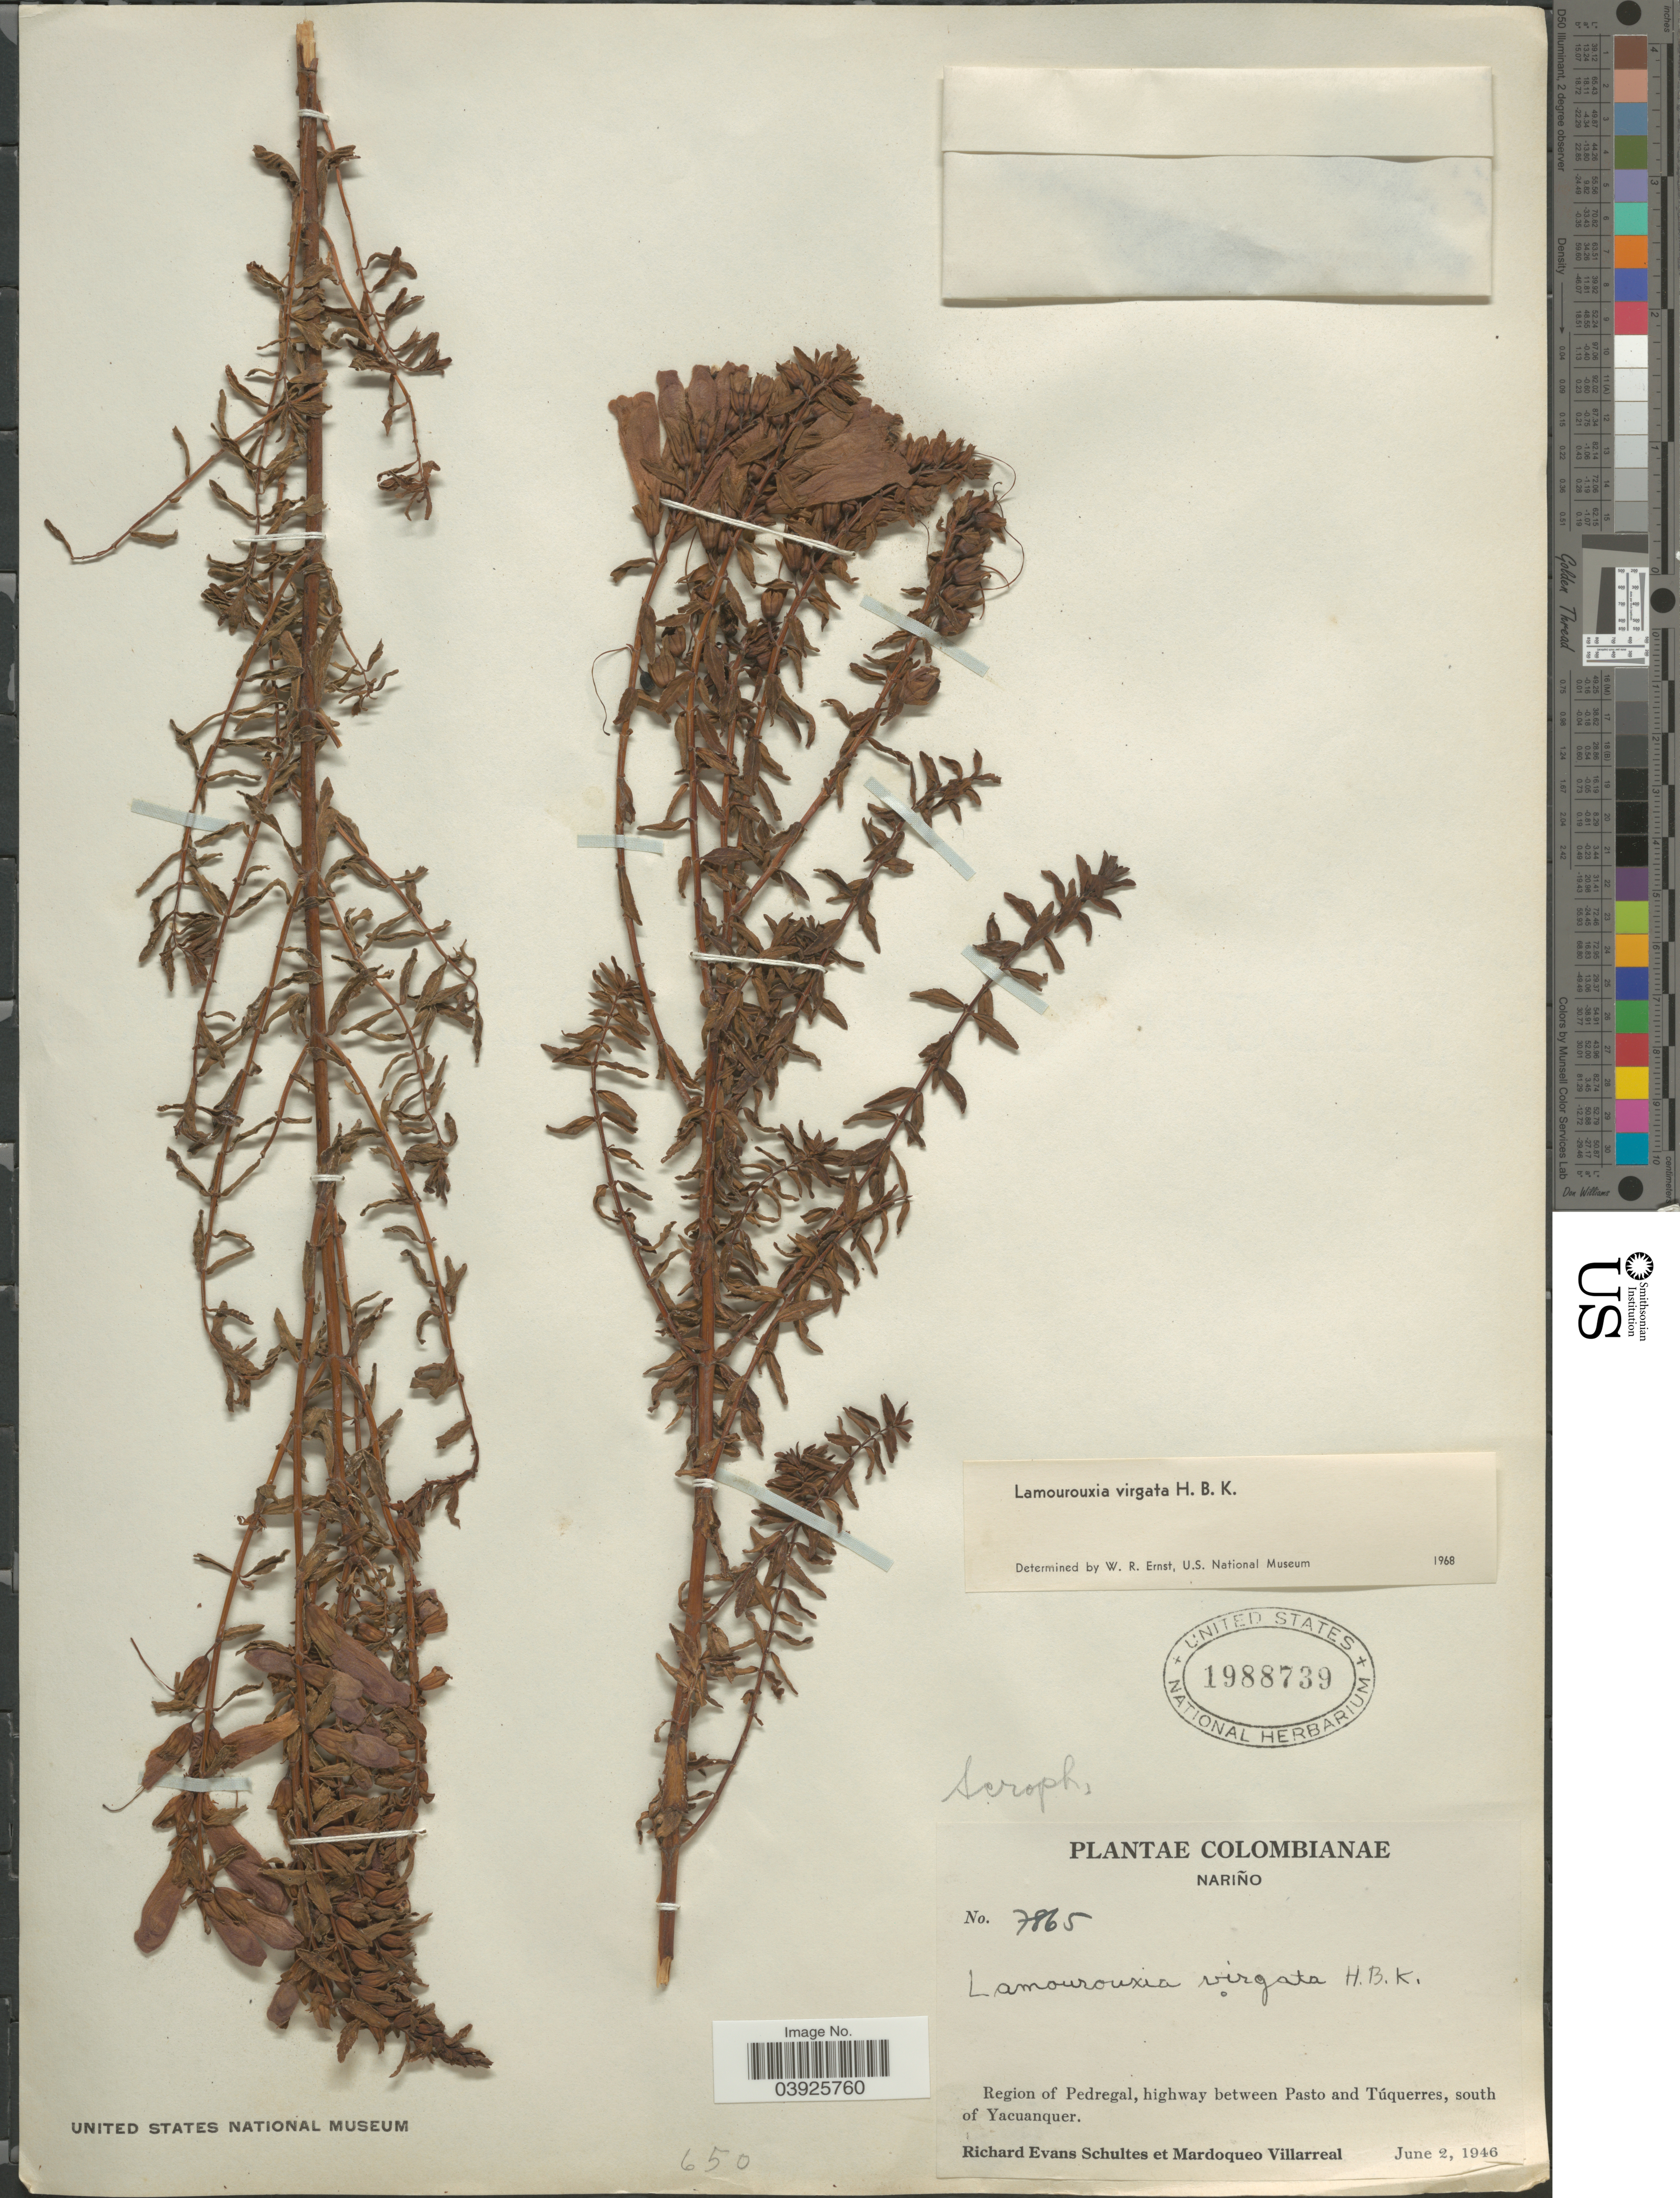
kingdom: Plantae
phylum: Tracheophyta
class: Magnoliopsida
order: Lamiales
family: Orobanchaceae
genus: Lamourouxia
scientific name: Lamourouxia virgata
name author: Kunth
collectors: R. E. Schultes & M. Villareal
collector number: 7865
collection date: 1946-06-02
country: Colombia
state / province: Nariño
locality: Region of Pedregal, highway between Pasto and Túquerres, south of Yacuanquer.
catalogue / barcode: US 1988739